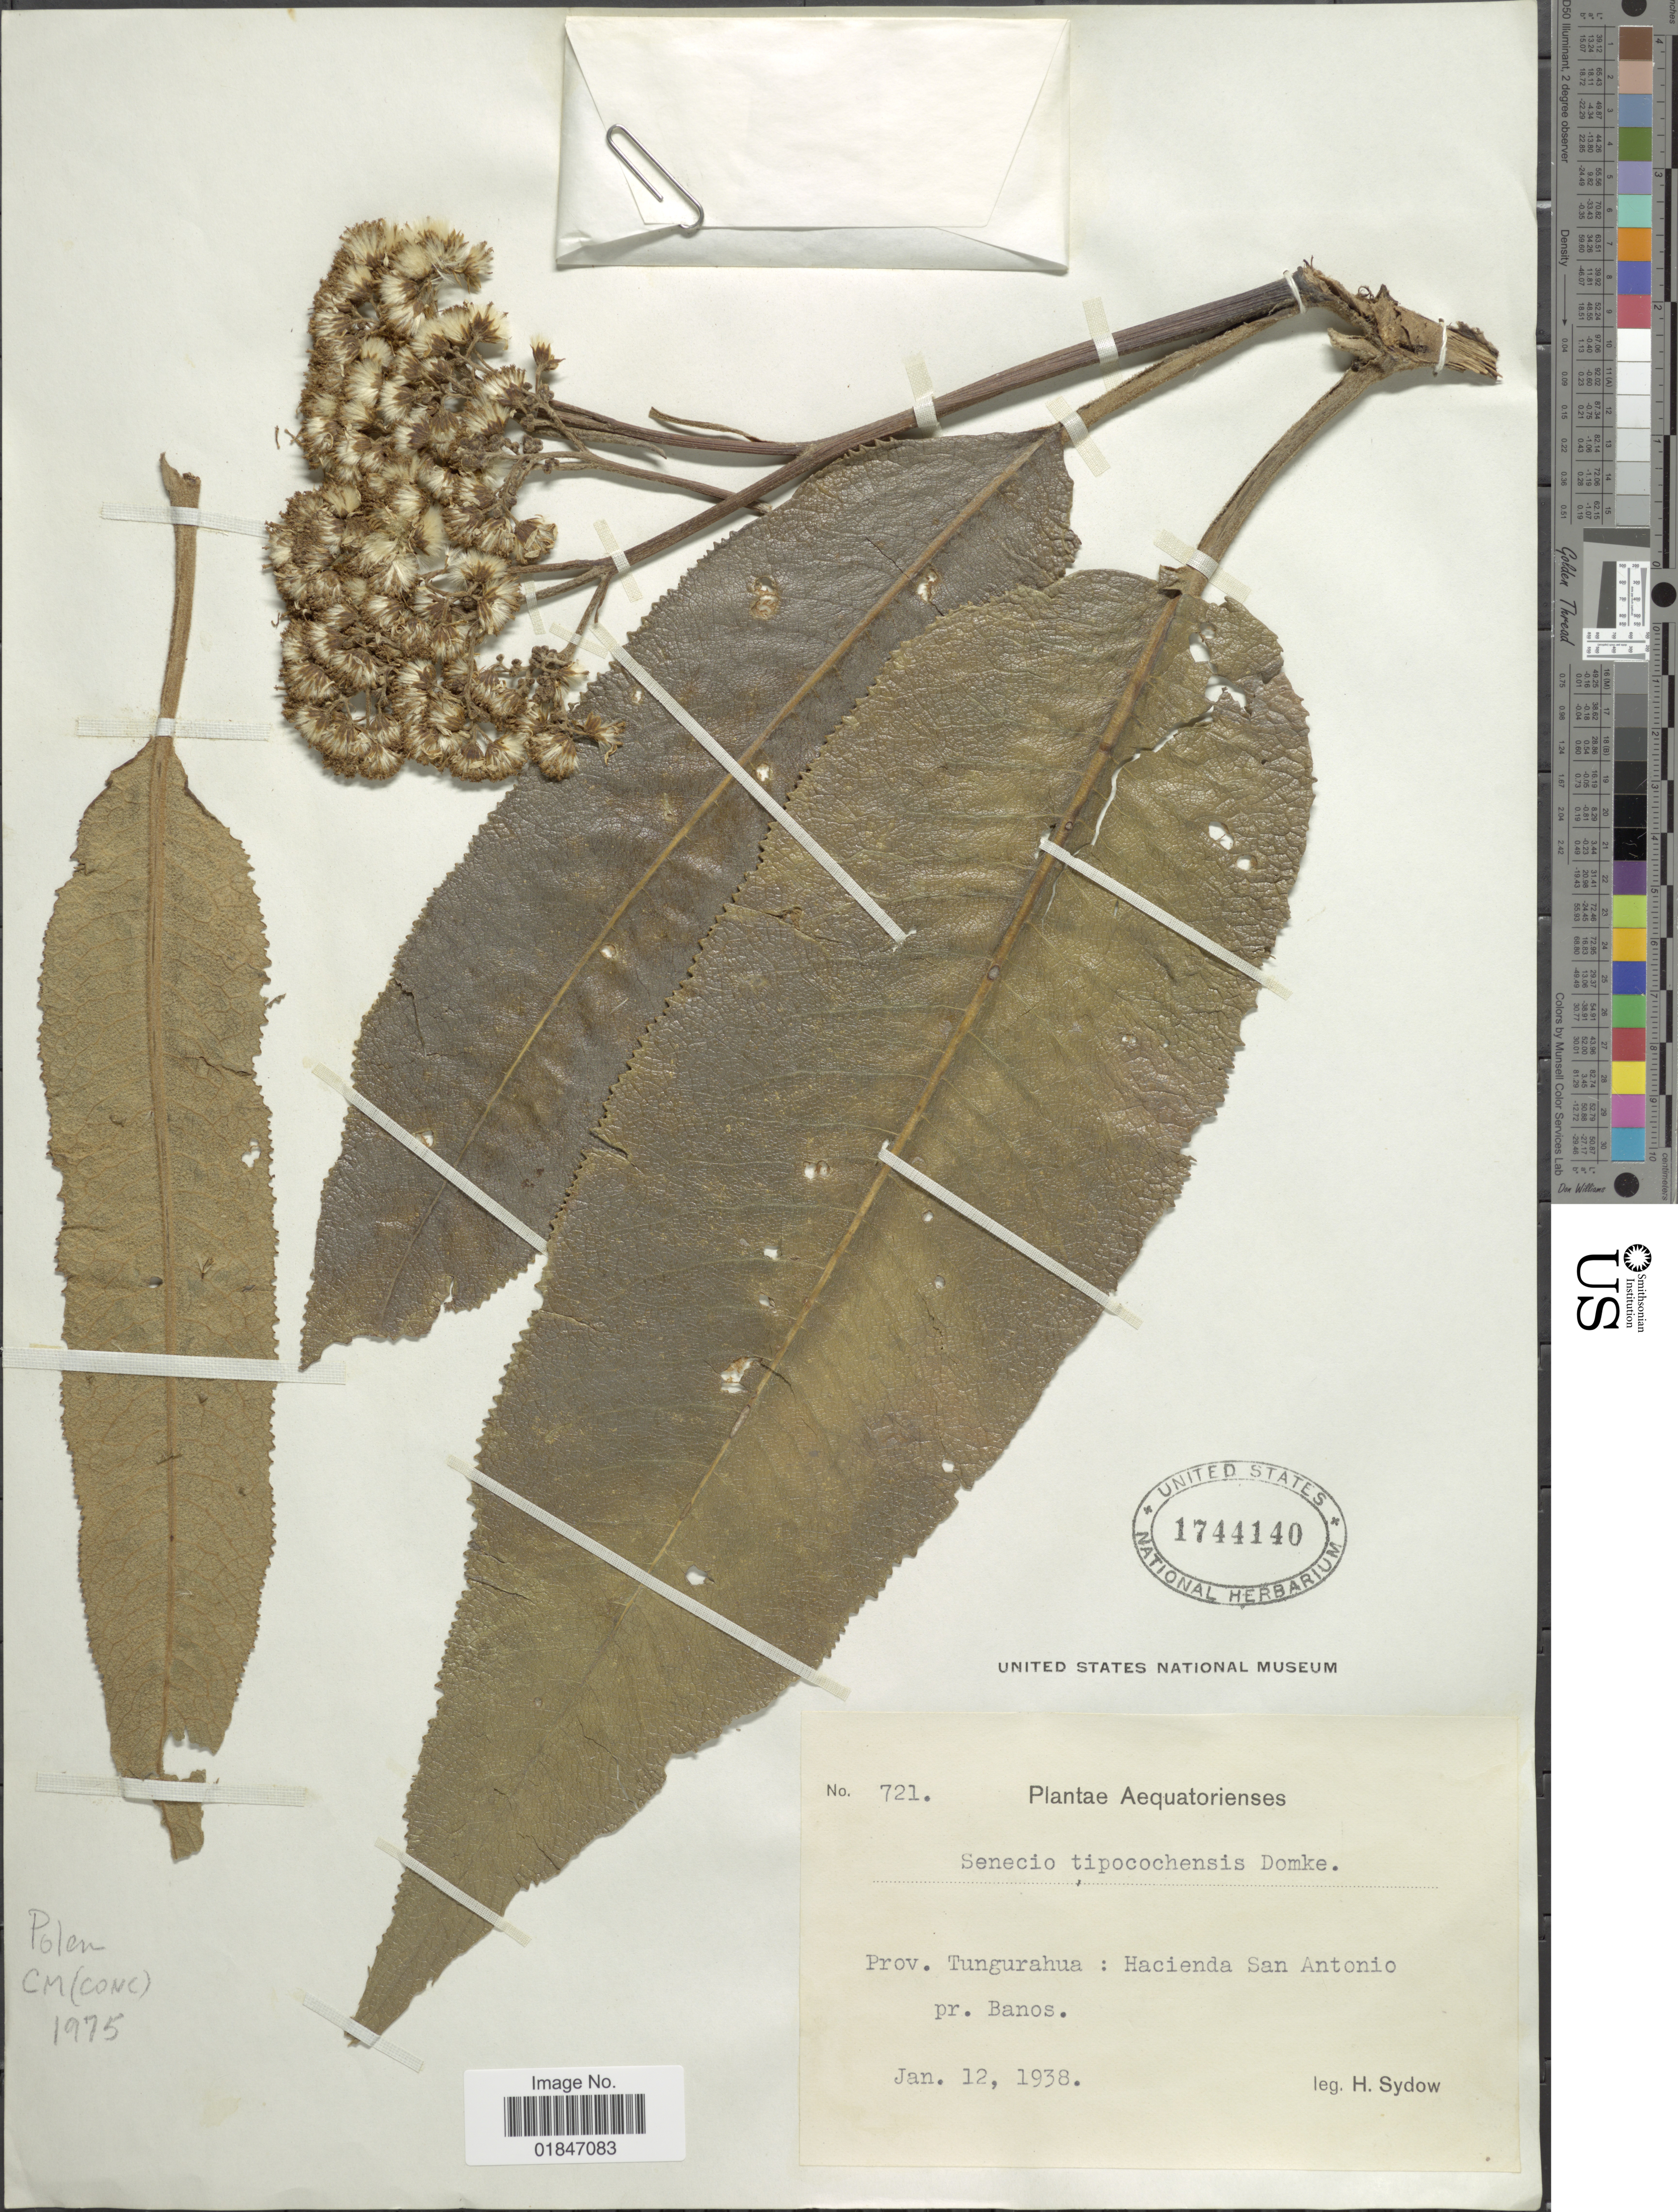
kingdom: Plantae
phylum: Tracheophyta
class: Magnoliopsida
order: Asterales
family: Asteraceae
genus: Dendrophorbium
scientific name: Dendrophorbium tipocochense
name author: (Domke) B. Nord.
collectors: H. Sydow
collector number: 721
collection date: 1938-01-12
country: Ecuador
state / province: Tungurahua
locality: Prov. Yungurahua: Hacienda San Antonio pr. Banos.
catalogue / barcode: US 1744140